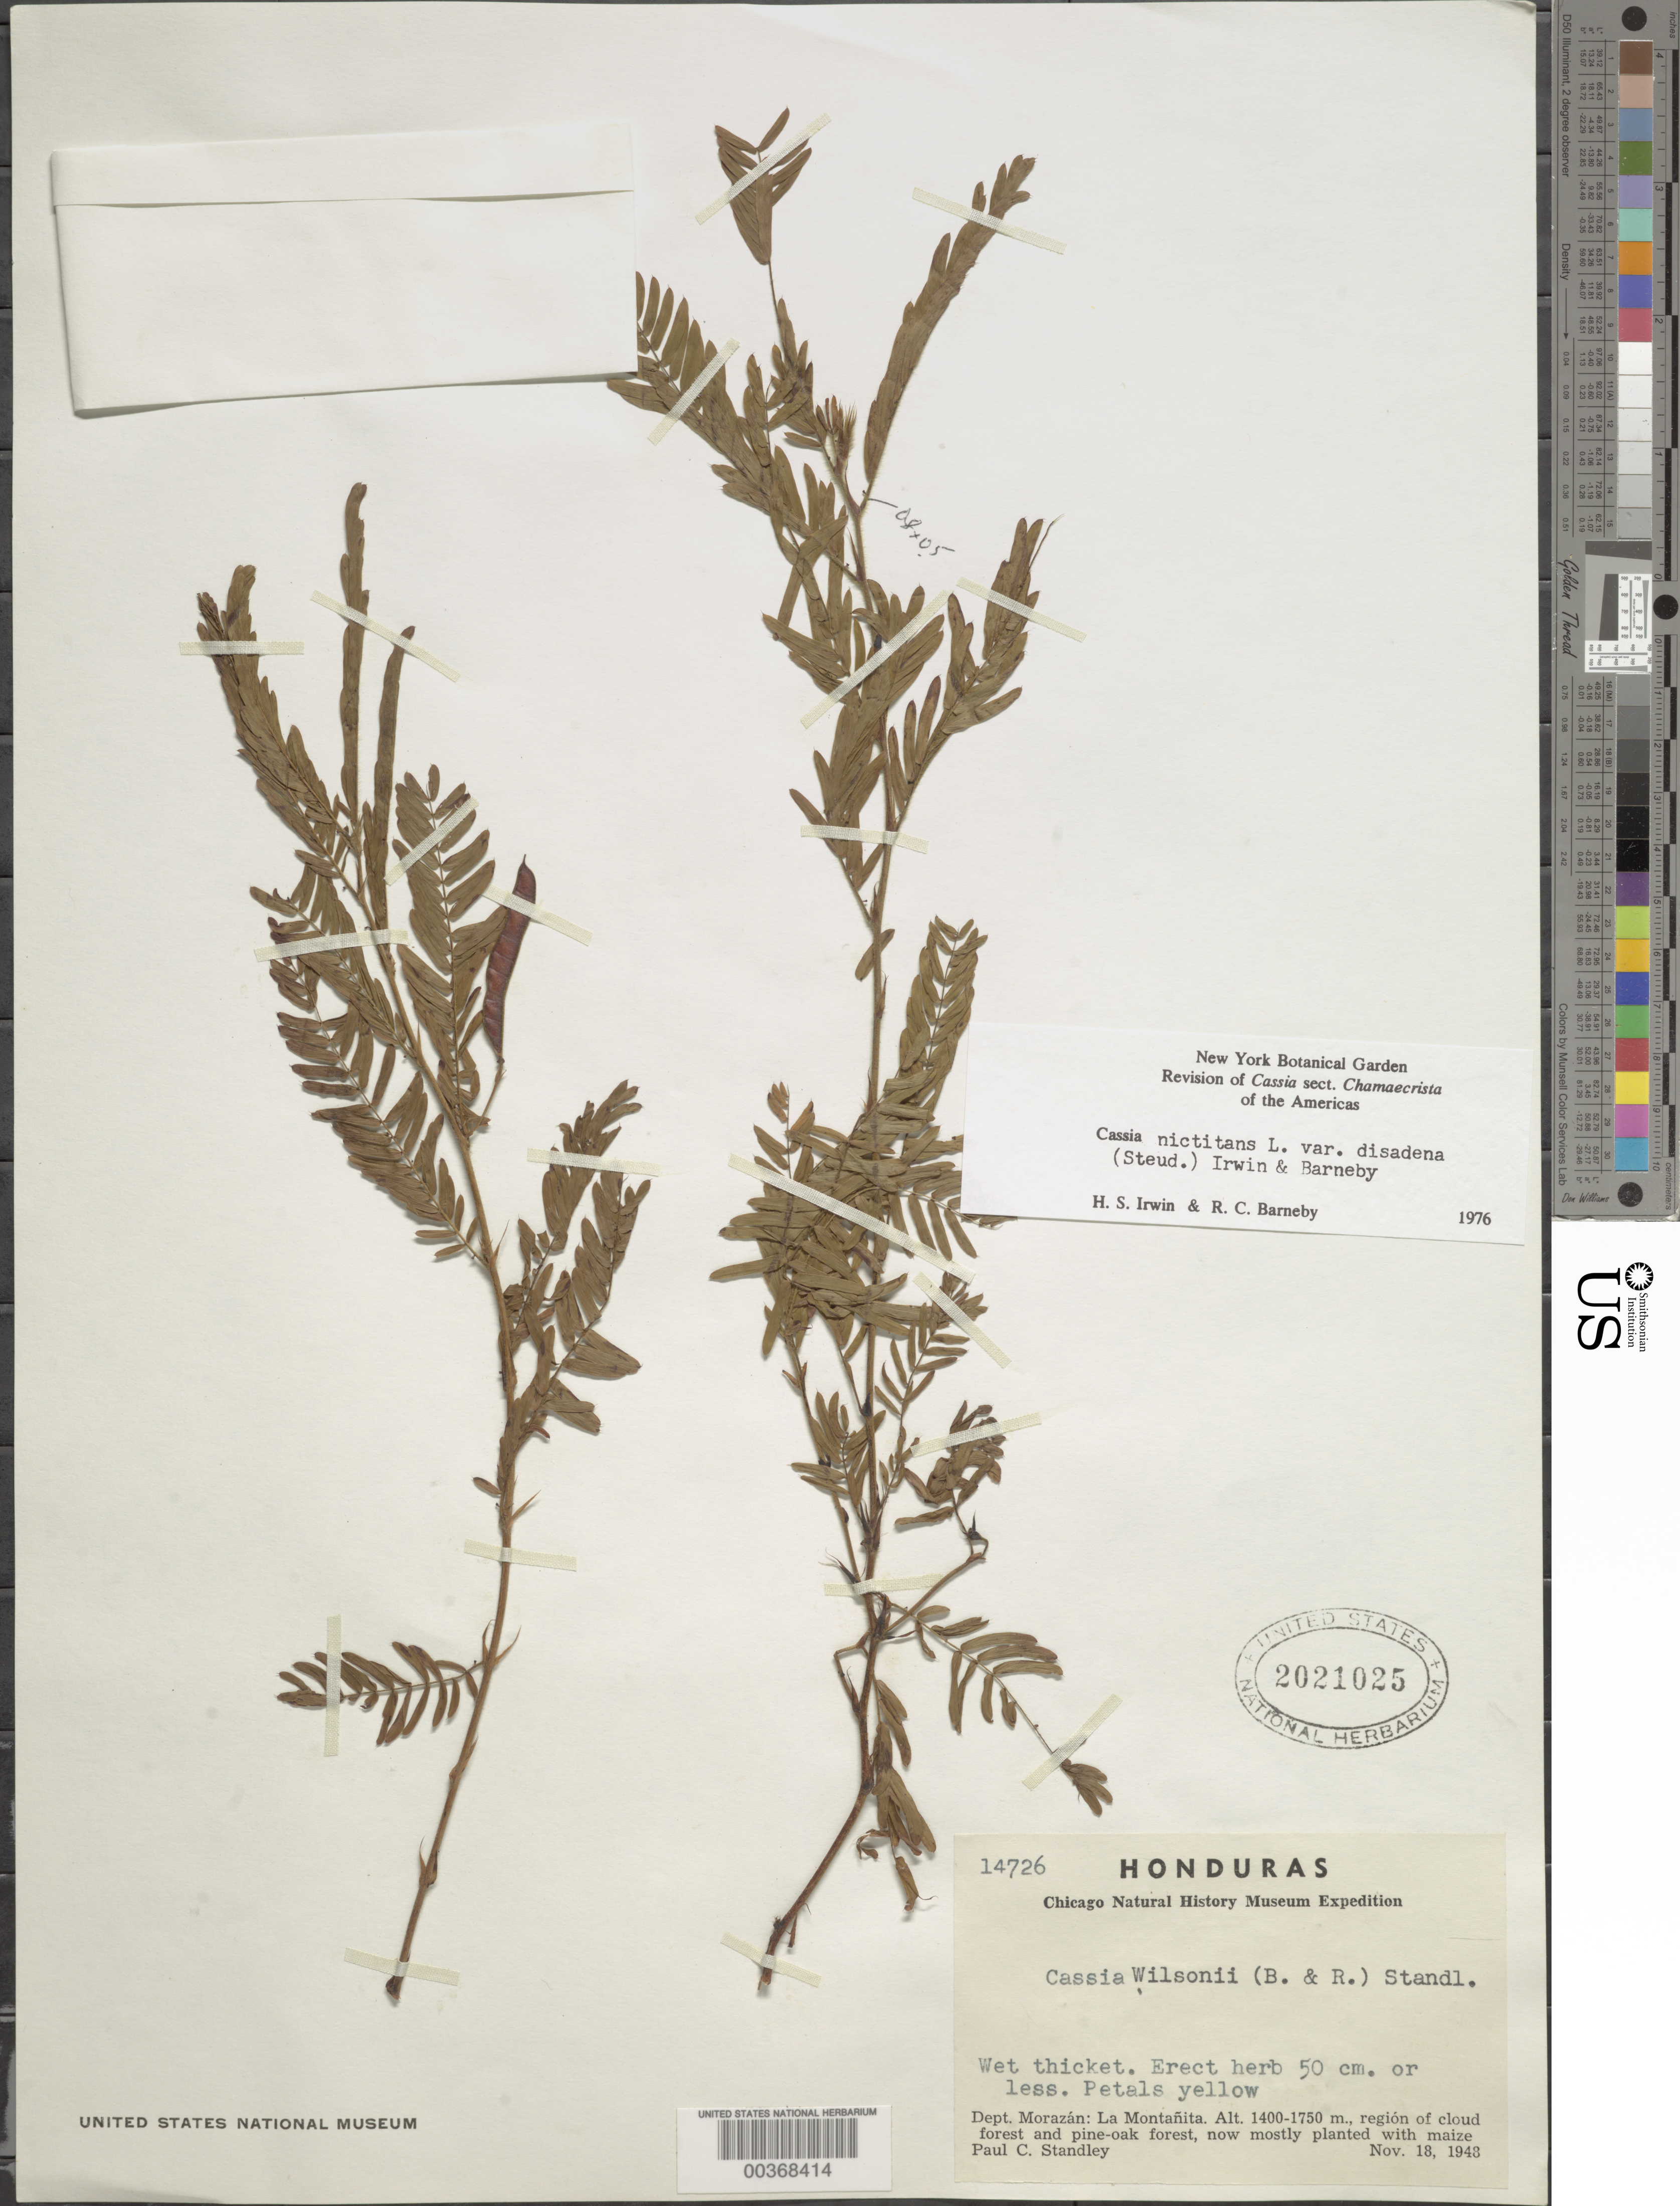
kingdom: Plantae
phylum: Tracheophyta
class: Magnoliopsida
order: Fabales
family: Fabaceae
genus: Chamaecrista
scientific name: Chamaecrista nictitans var. disadena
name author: (Steud.) H.S. Irwin & Barneby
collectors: P. C. Standley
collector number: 14726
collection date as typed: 18 Nov 1943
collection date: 1943-11-18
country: Honduras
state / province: Fco. Morazán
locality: La Montanita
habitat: Wet thicket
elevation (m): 1400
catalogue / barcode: US 2021025